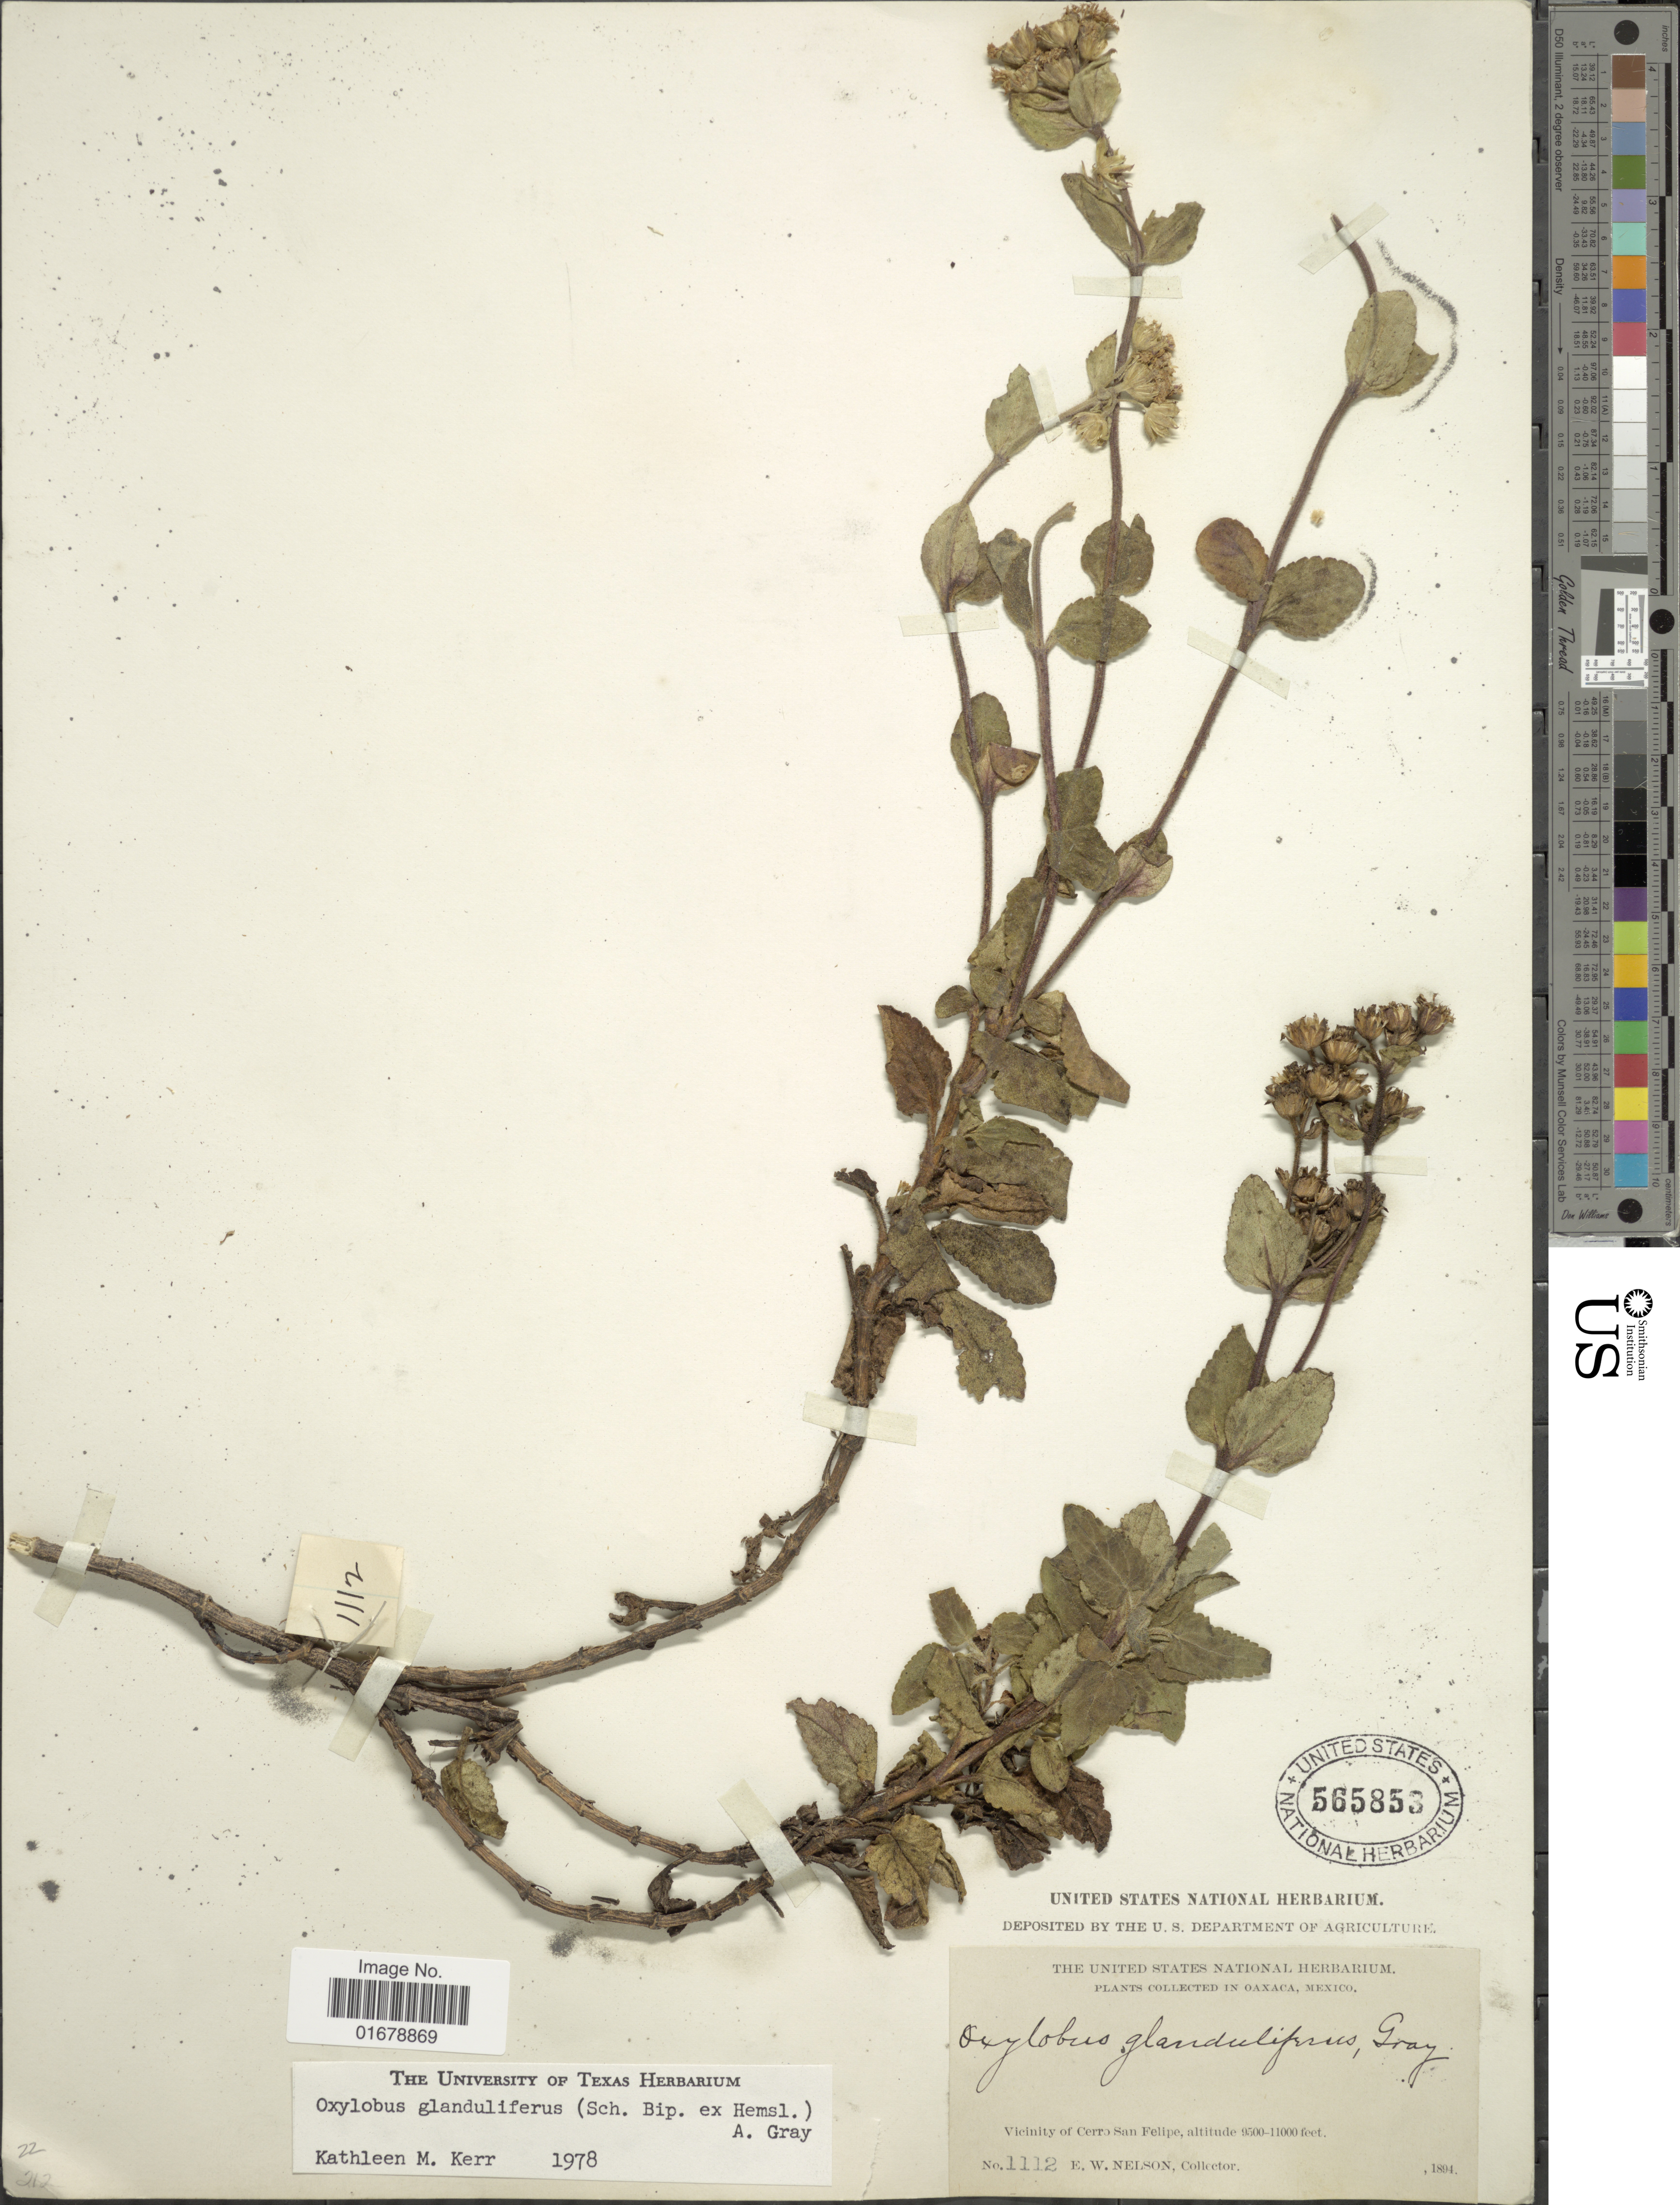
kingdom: Plantae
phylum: Tracheophyta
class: Magnoliopsida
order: Asterales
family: Asteraceae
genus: Oxylobus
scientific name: Oxylobus glanduliferus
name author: (Sch. Bip.) A. Gray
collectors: E. W. Nelson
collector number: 1112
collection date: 1894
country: Mexico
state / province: Oaxaca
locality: Oaxaca, Mexico. Vicinity of Cerro San Felipe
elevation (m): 2896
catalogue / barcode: US 565853